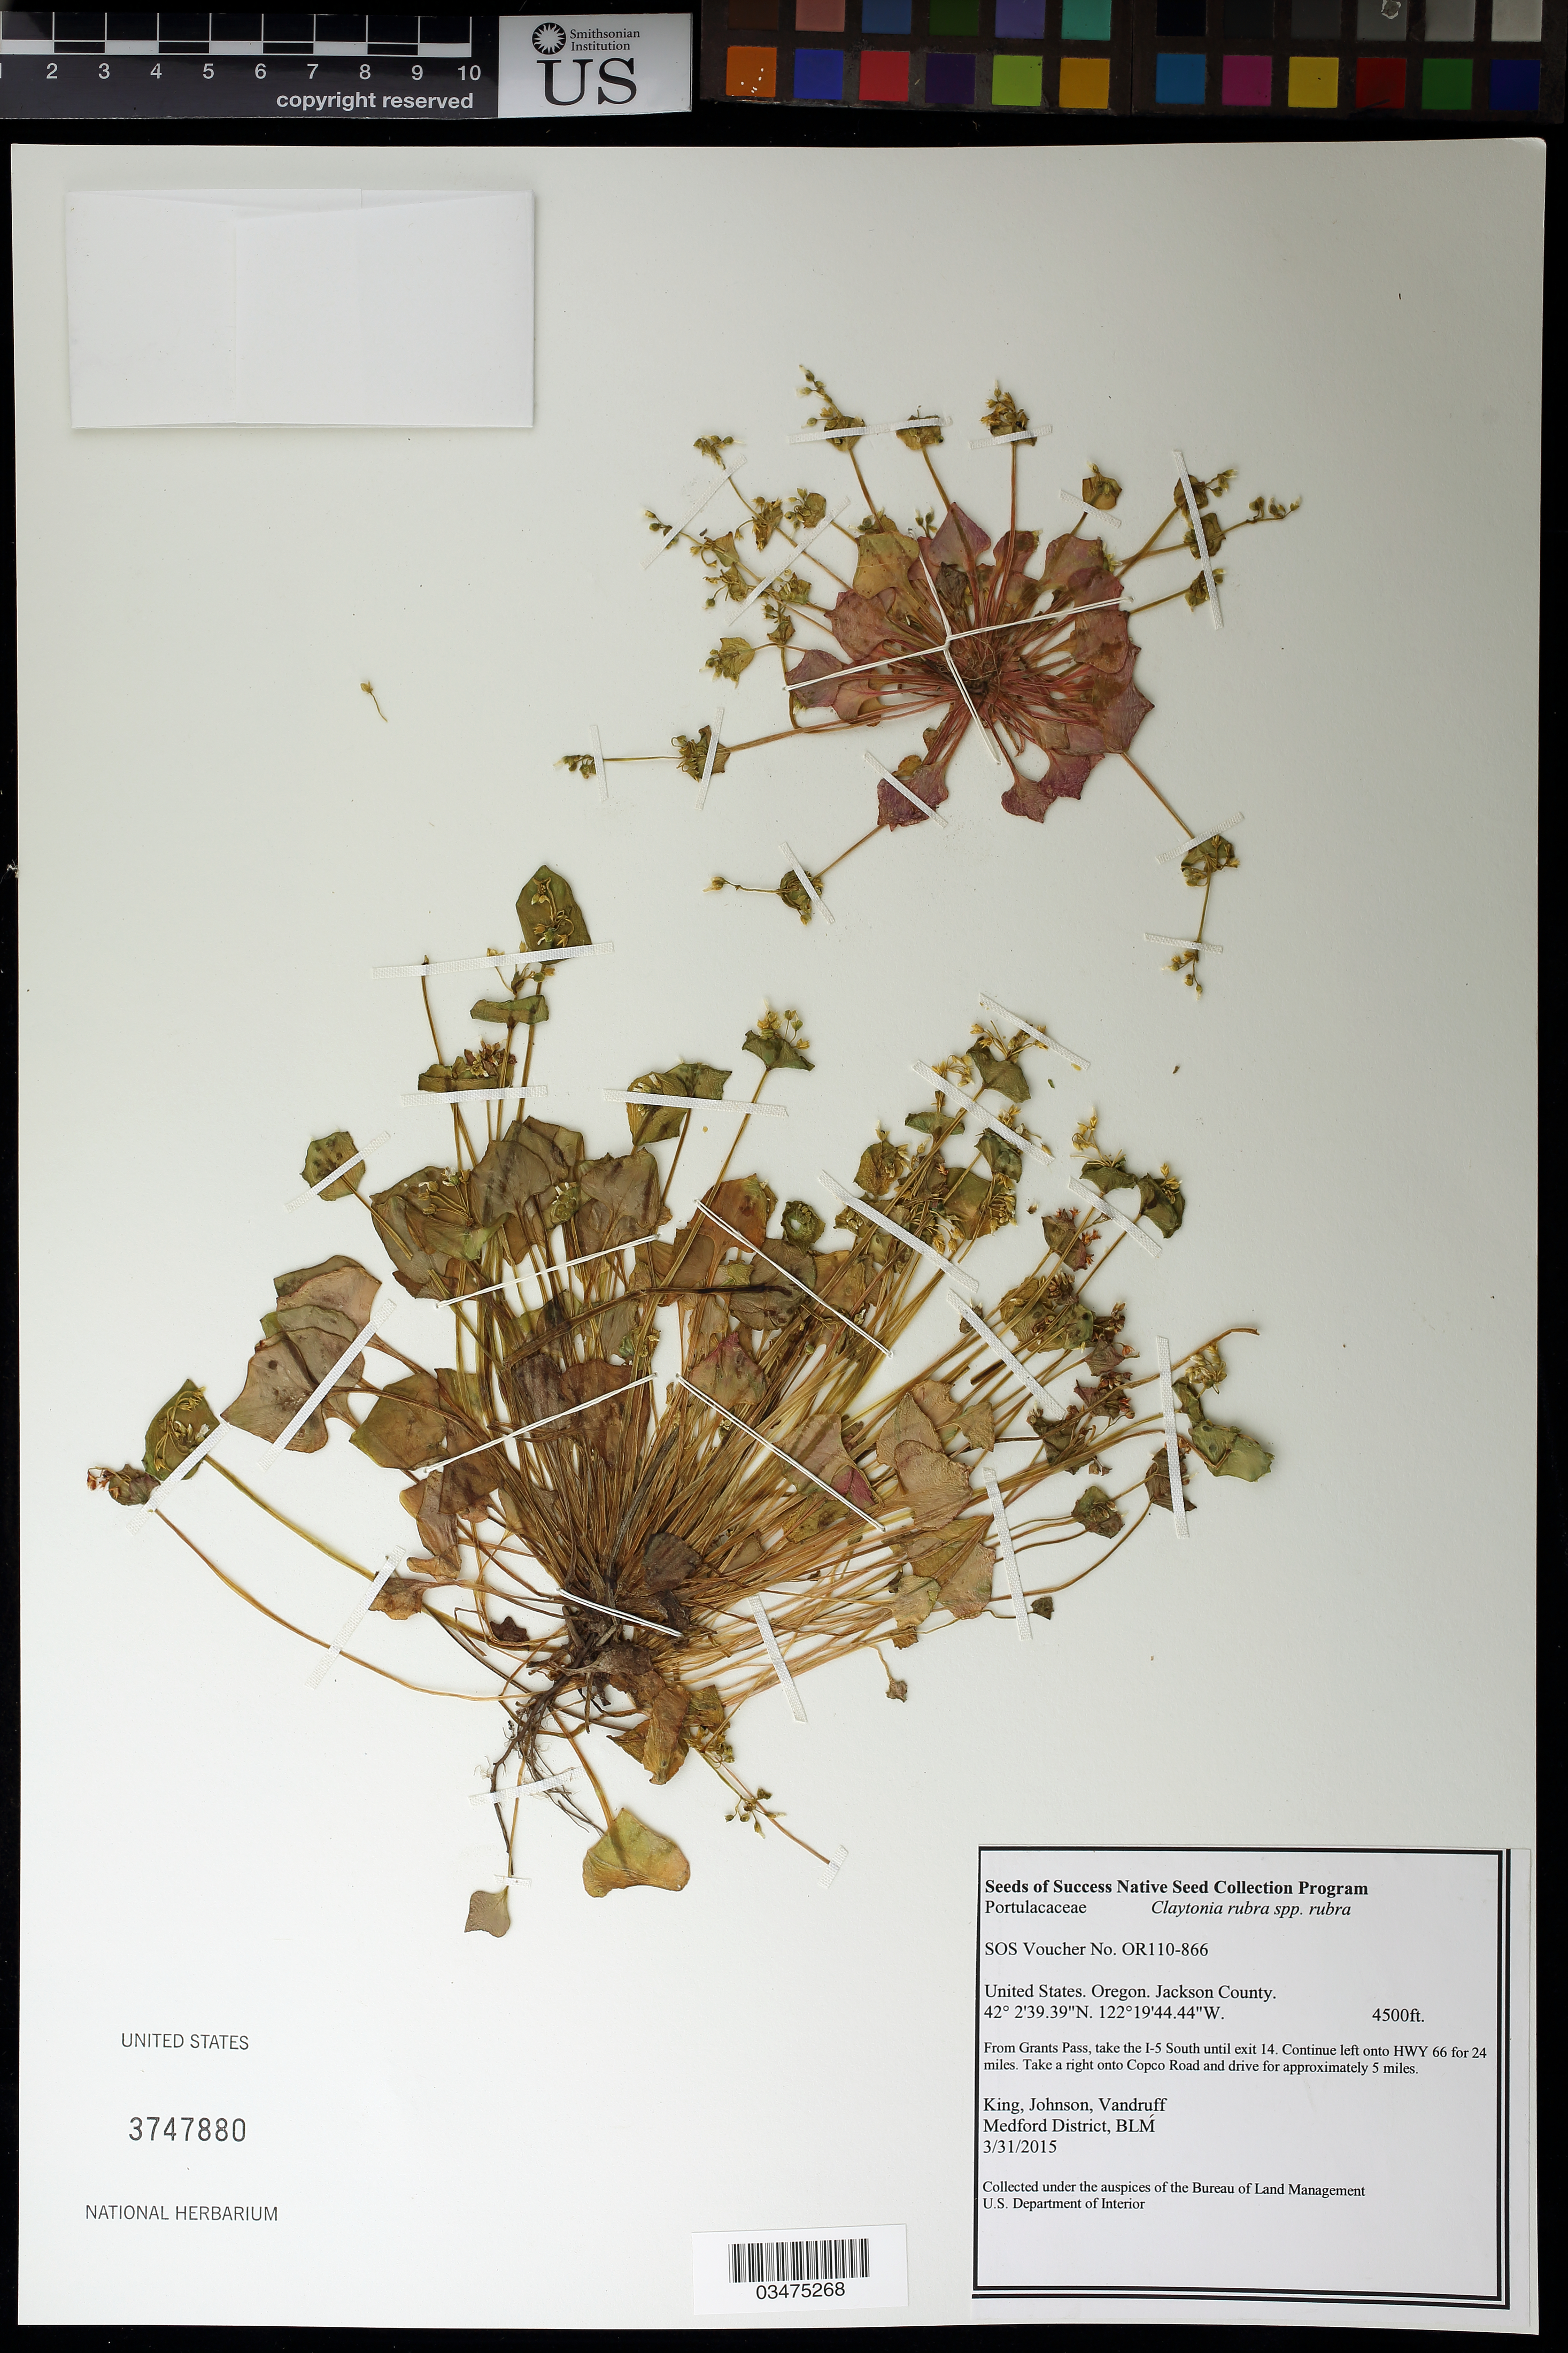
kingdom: Plantae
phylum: Tracheophyta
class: Magnoliopsida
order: Caryophyllales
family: Montiaceae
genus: Claytonia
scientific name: Claytonia rubra subsp. rubra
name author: (Howell) Tidestr.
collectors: King, --, -- Johnson & -. Vandruff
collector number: OR110-866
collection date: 2015-03-31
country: United States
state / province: Oregon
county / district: Jackson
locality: Approx. 5 mi. on Copco Road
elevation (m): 1372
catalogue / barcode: US 3747880